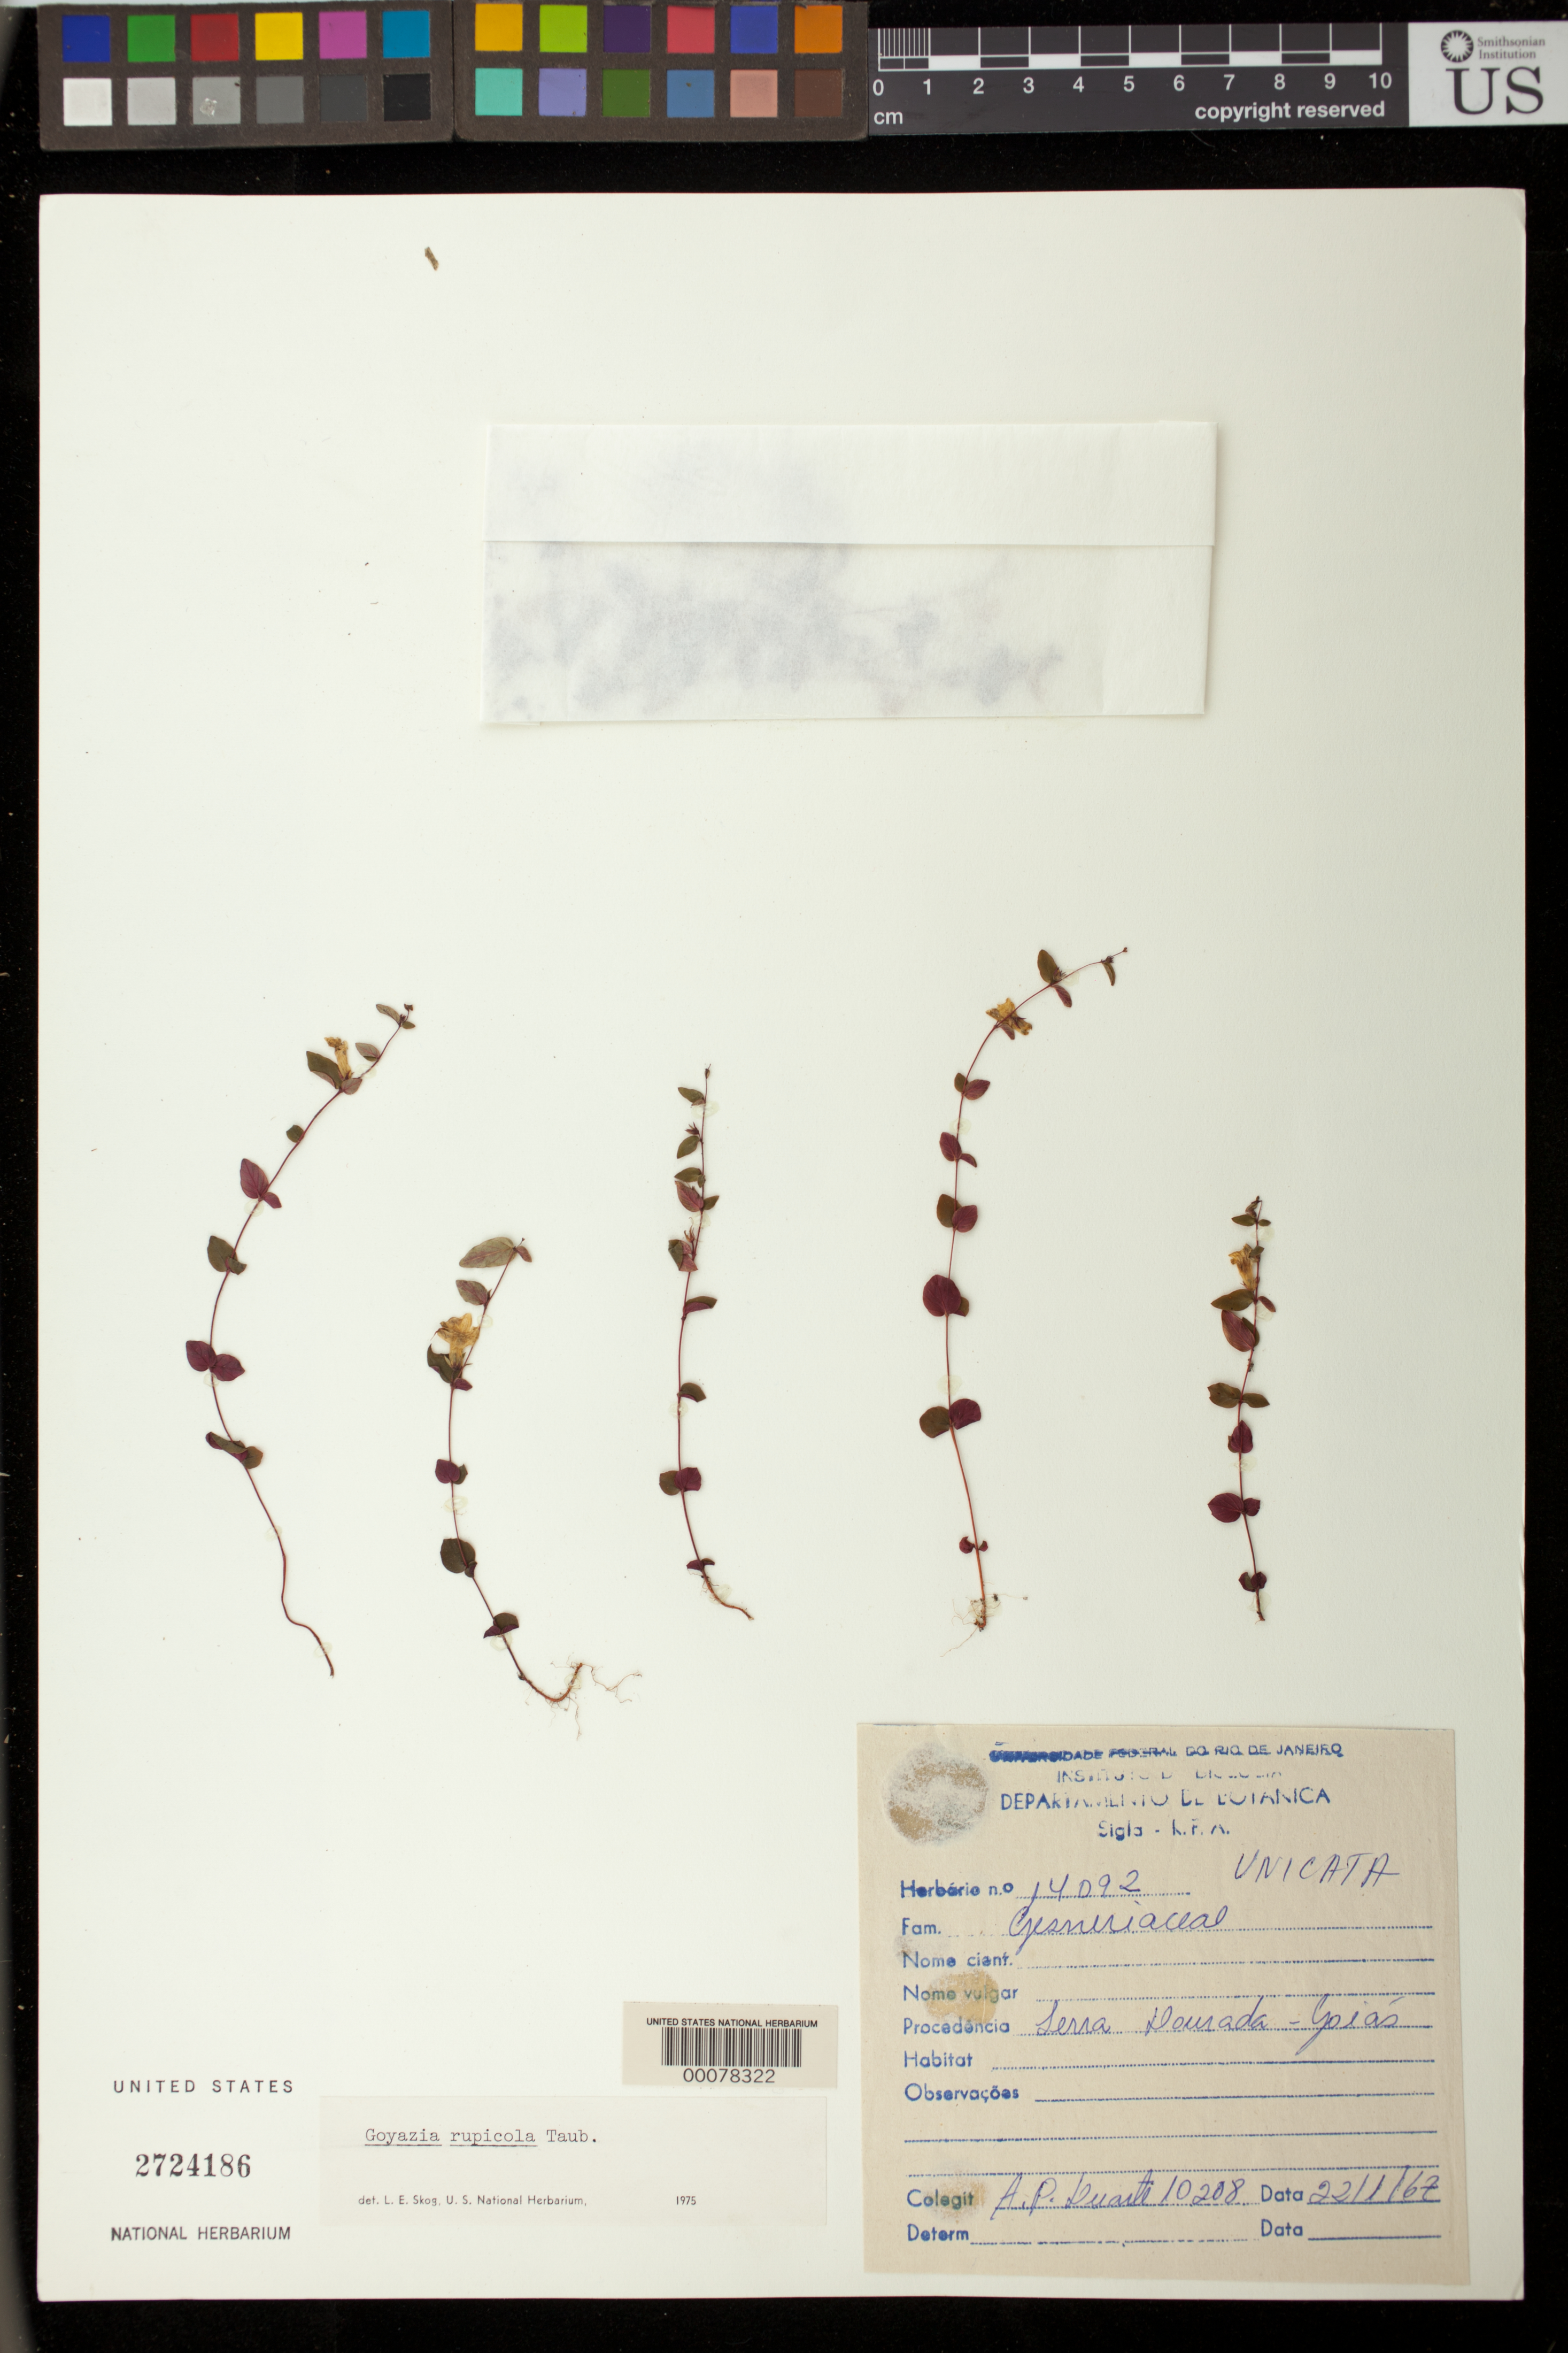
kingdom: Plantae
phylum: Tracheophyta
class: Magnoliopsida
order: Lamiales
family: Gesneriaceae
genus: Goyazia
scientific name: Goyazia rupicola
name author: Taub.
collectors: A. P. Duarte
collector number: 10208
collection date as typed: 22 Jan 1967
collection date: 1967-01-22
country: Brazil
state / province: Goiás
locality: Serra Deurada-Goias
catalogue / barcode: US 2724186